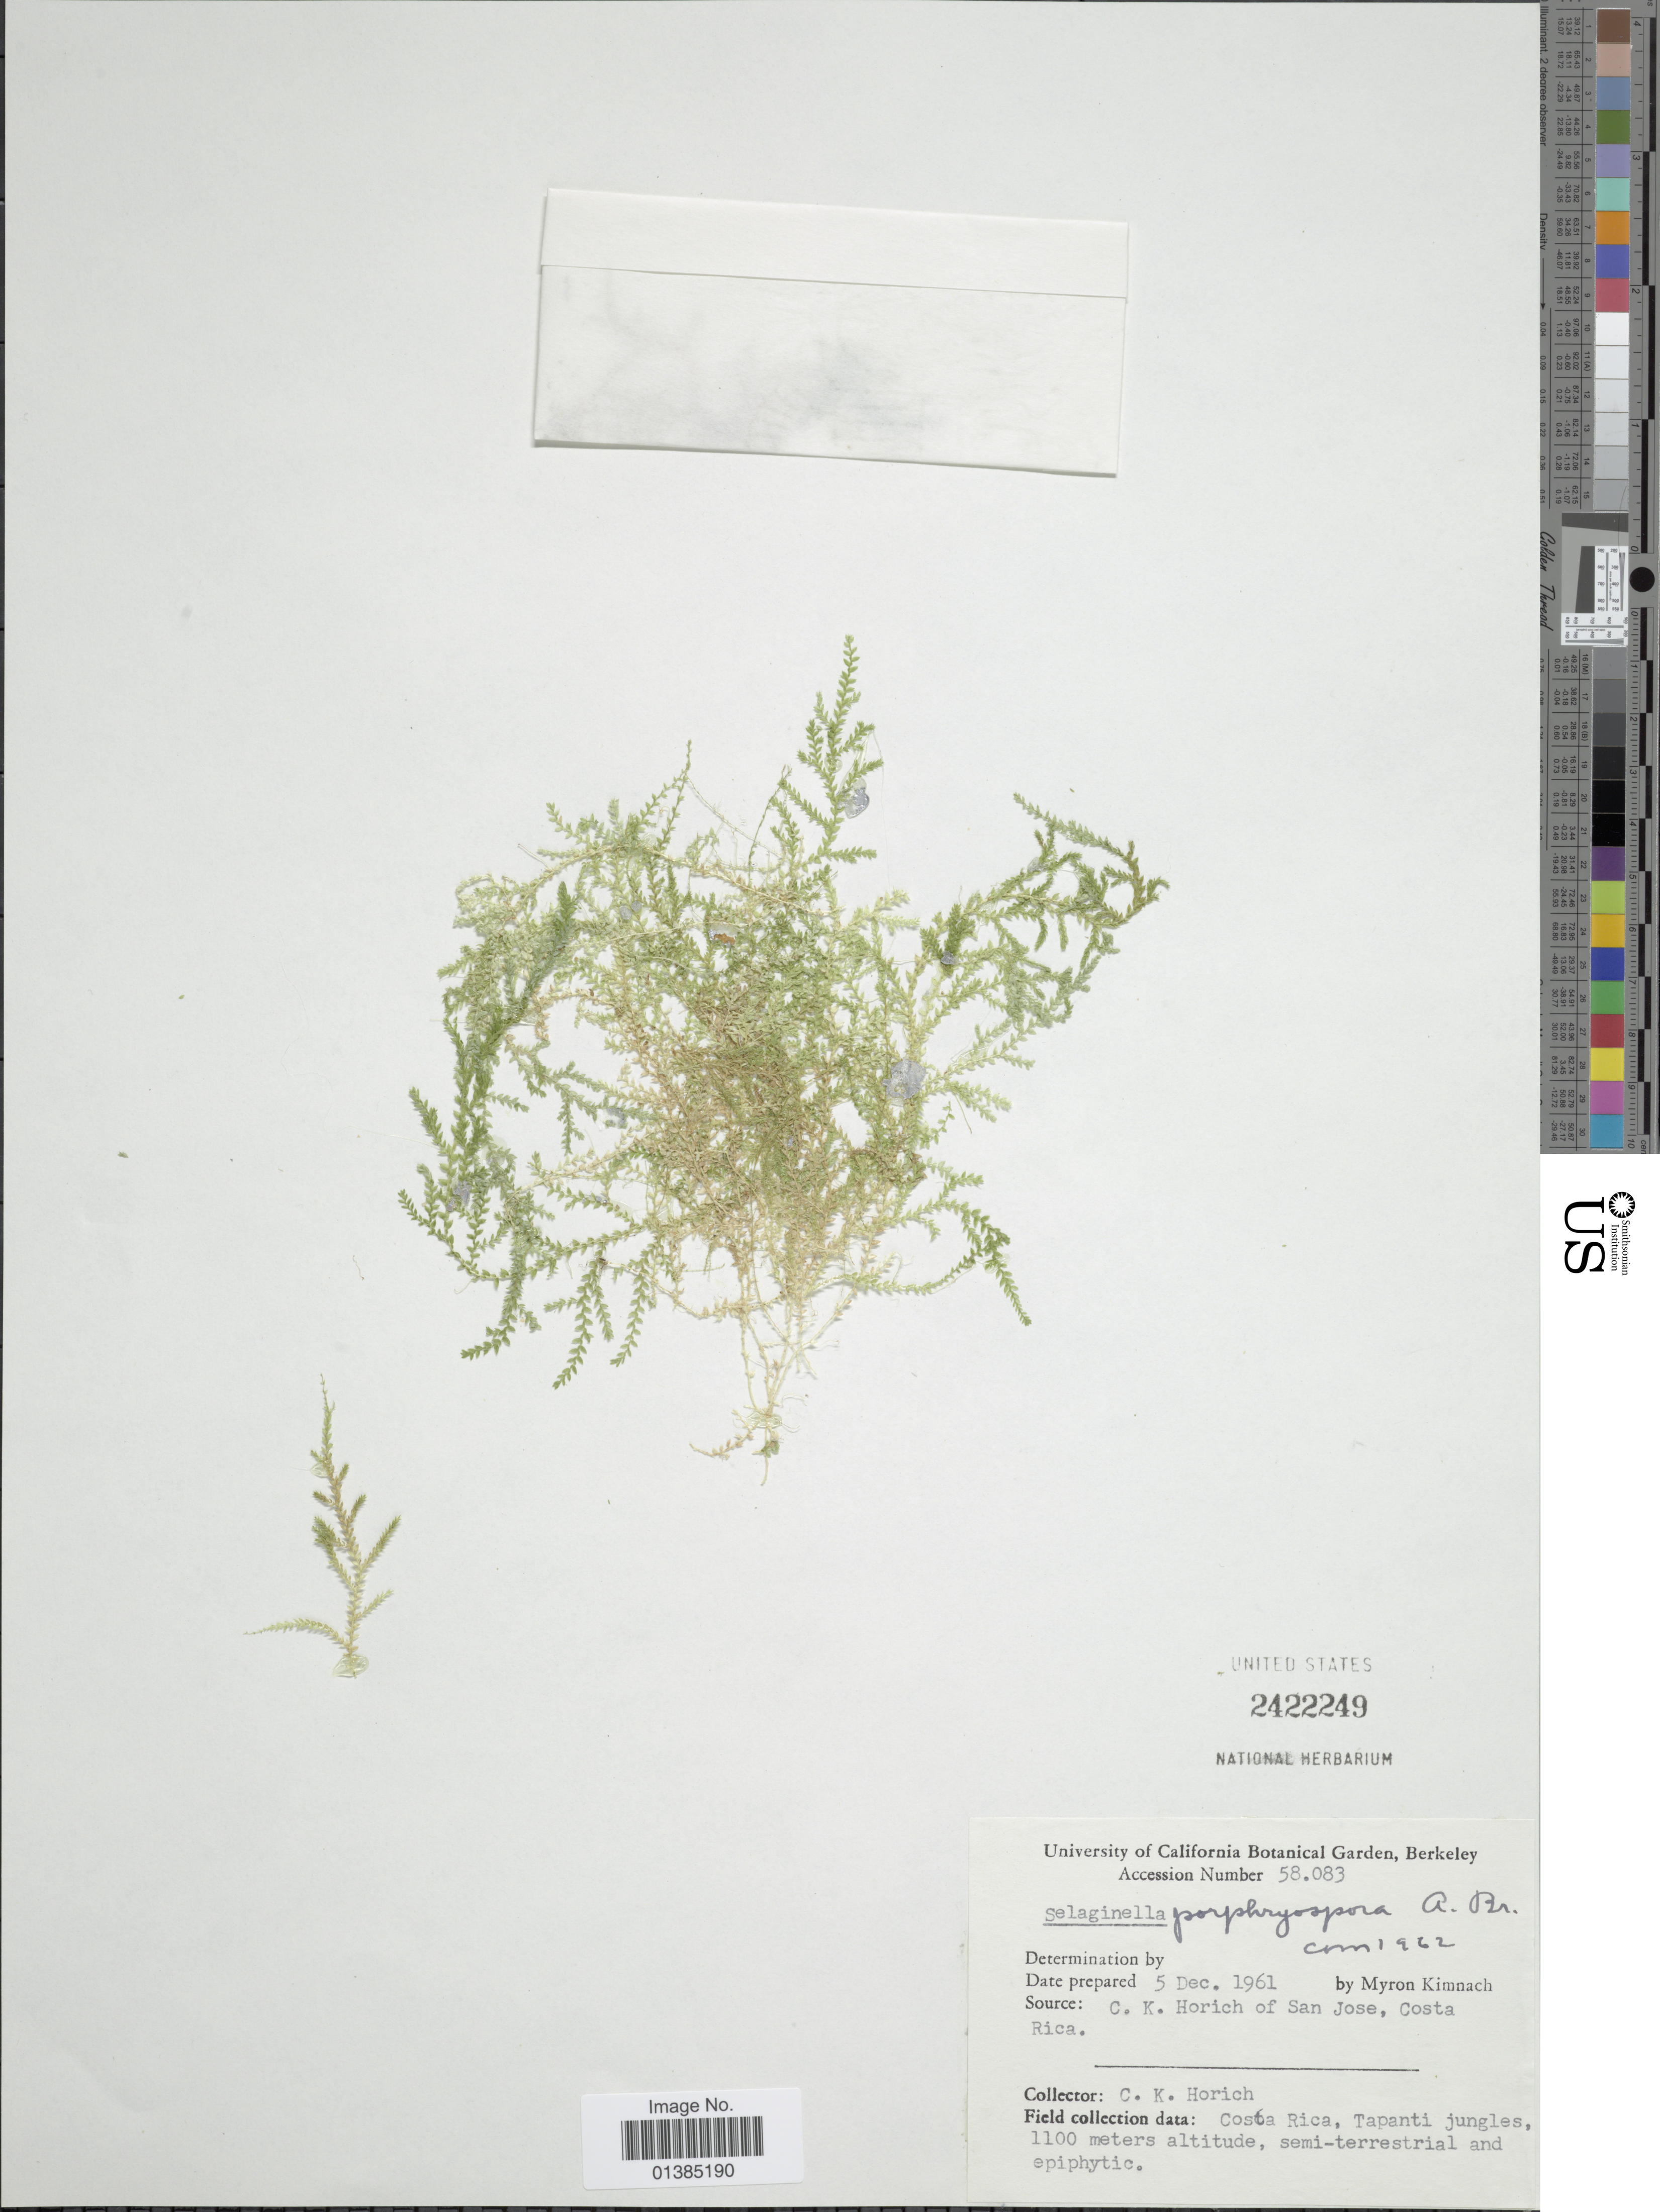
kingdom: Plantae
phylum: Tracheophyta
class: Lycopodiopsida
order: Selaginellales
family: Selaginellaceae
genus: Selaginella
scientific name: Selaginella porphyrospora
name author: A. Braun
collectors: C. K. Horich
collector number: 58083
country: Costa Rica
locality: Tapanti jungles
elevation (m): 1100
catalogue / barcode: US 2422249